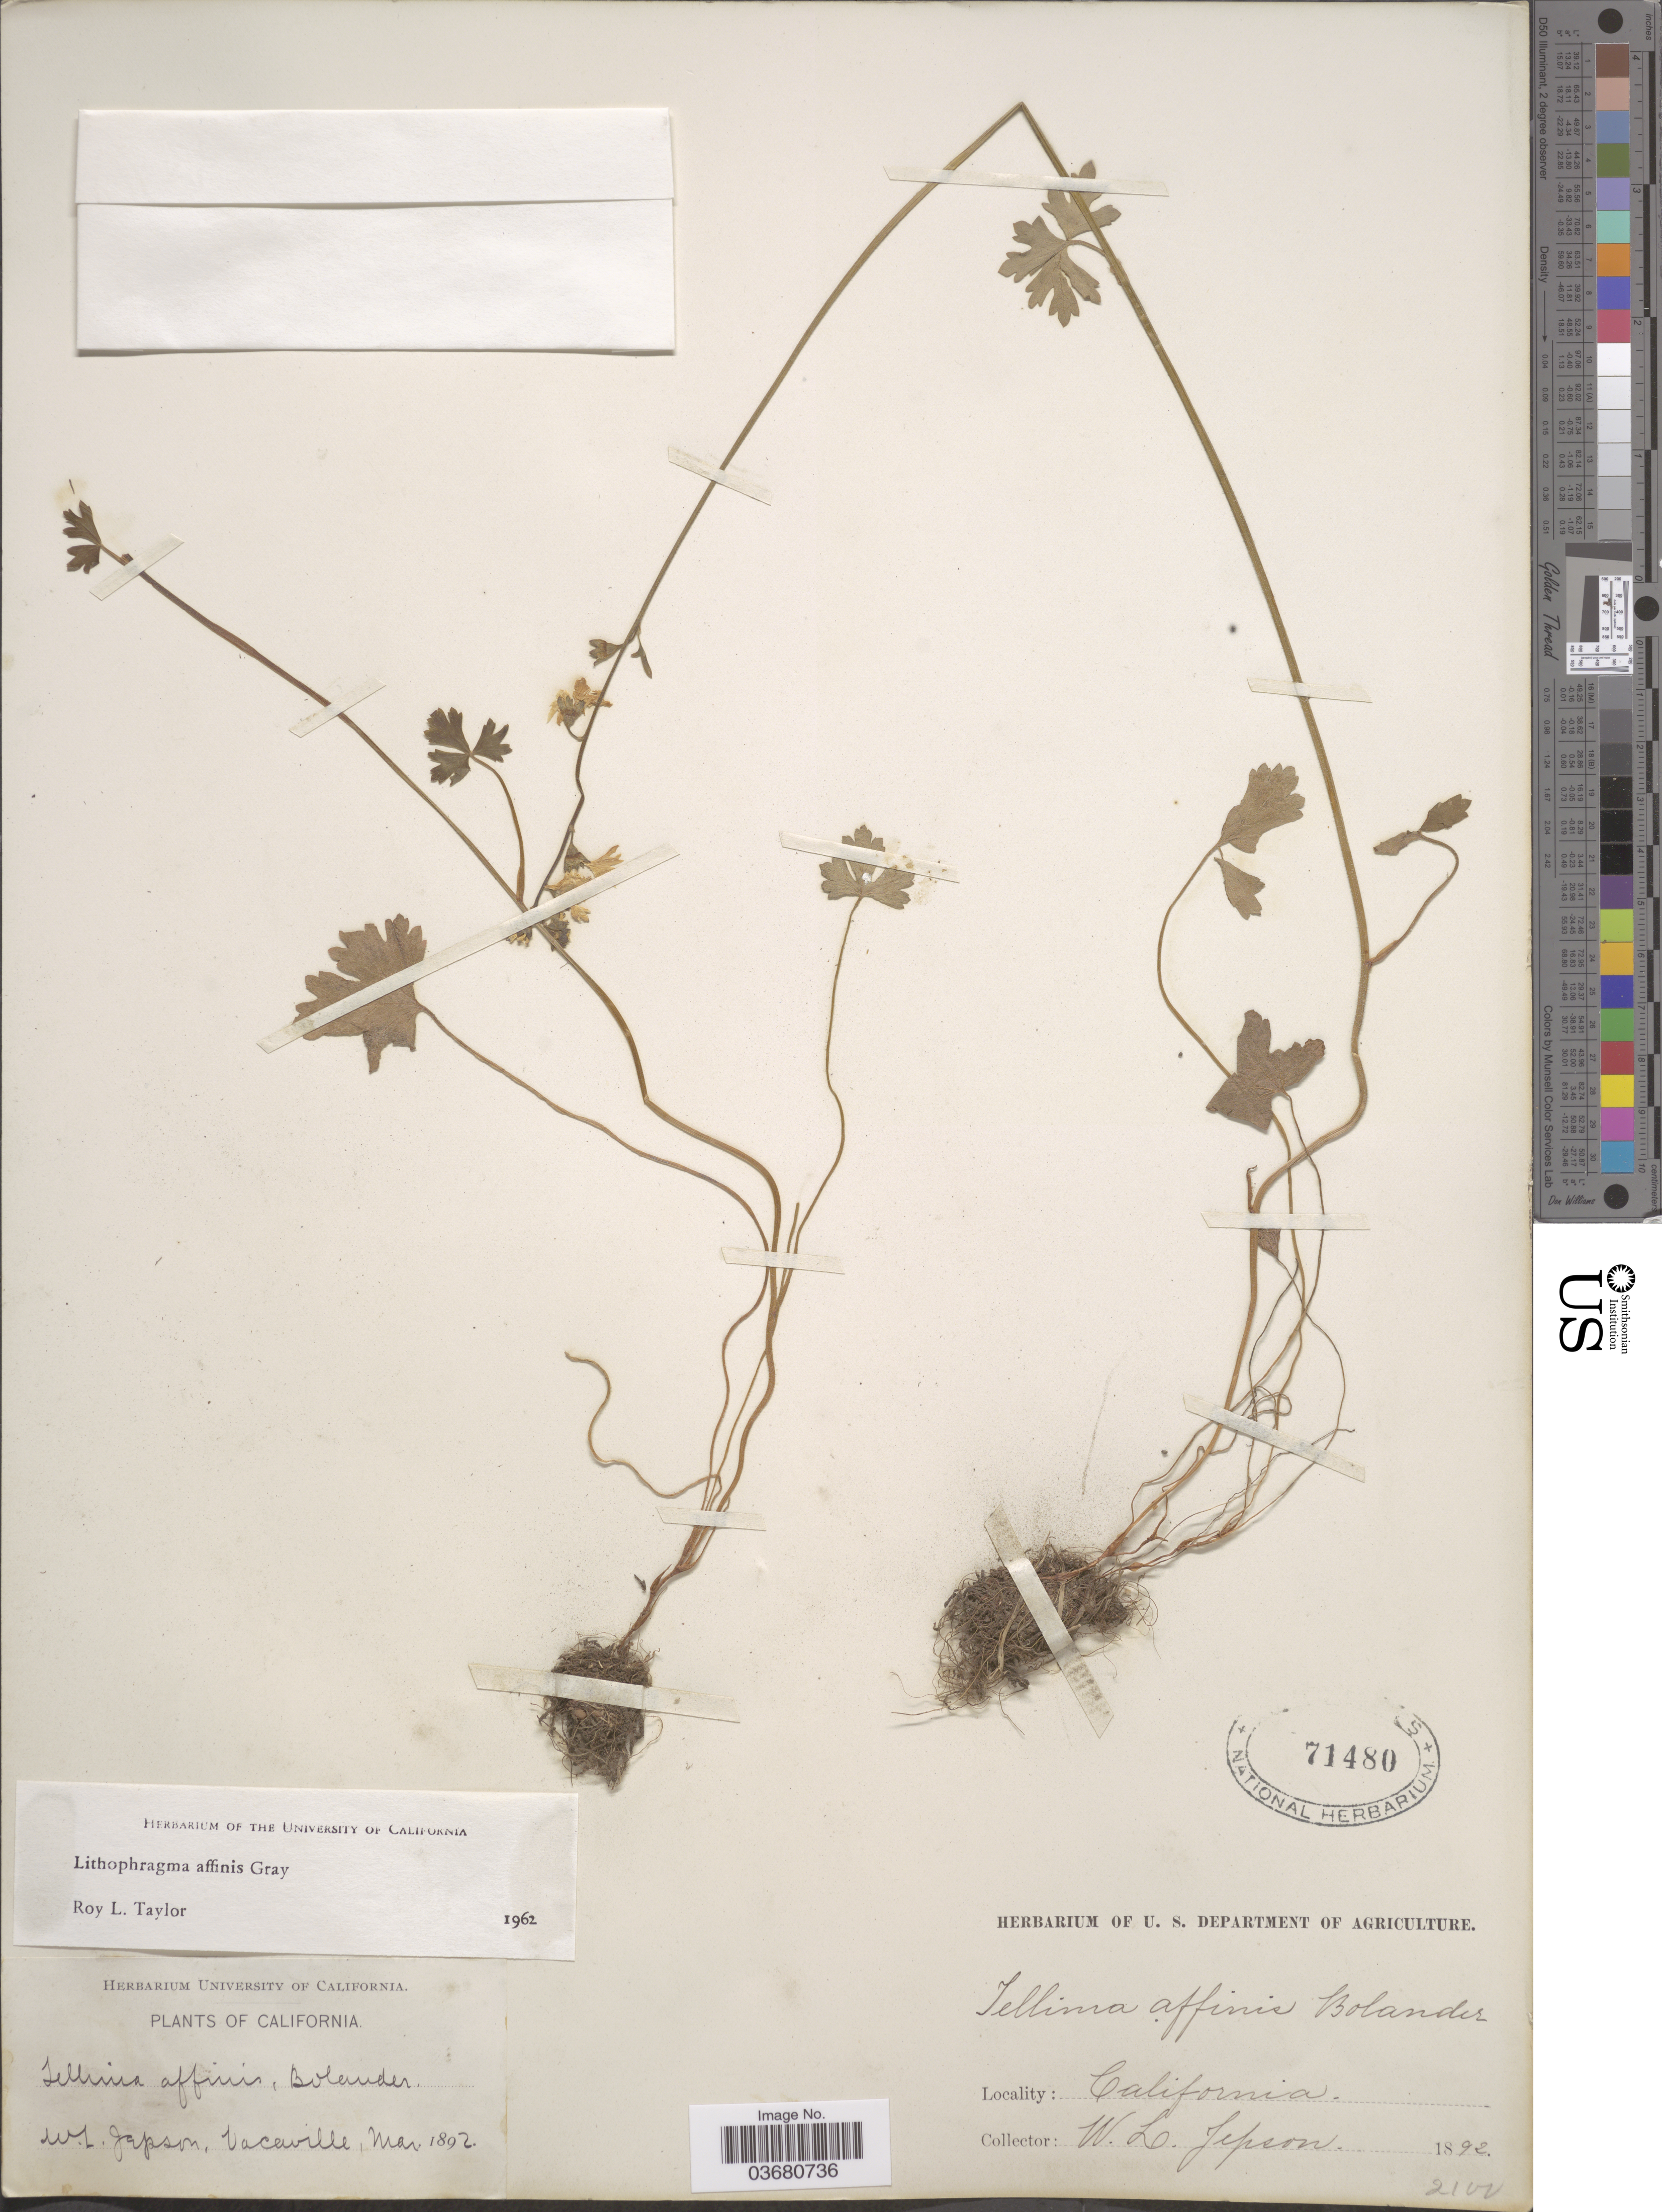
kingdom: Plantae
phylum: Tracheophyta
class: Magnoliopsida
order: Saxifragales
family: Saxifragaceae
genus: Lithophragma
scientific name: Lithophragma affine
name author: A. Gray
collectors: W. L. Jepson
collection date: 1892-03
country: United States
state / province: California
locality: Vacaville.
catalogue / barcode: US 71480